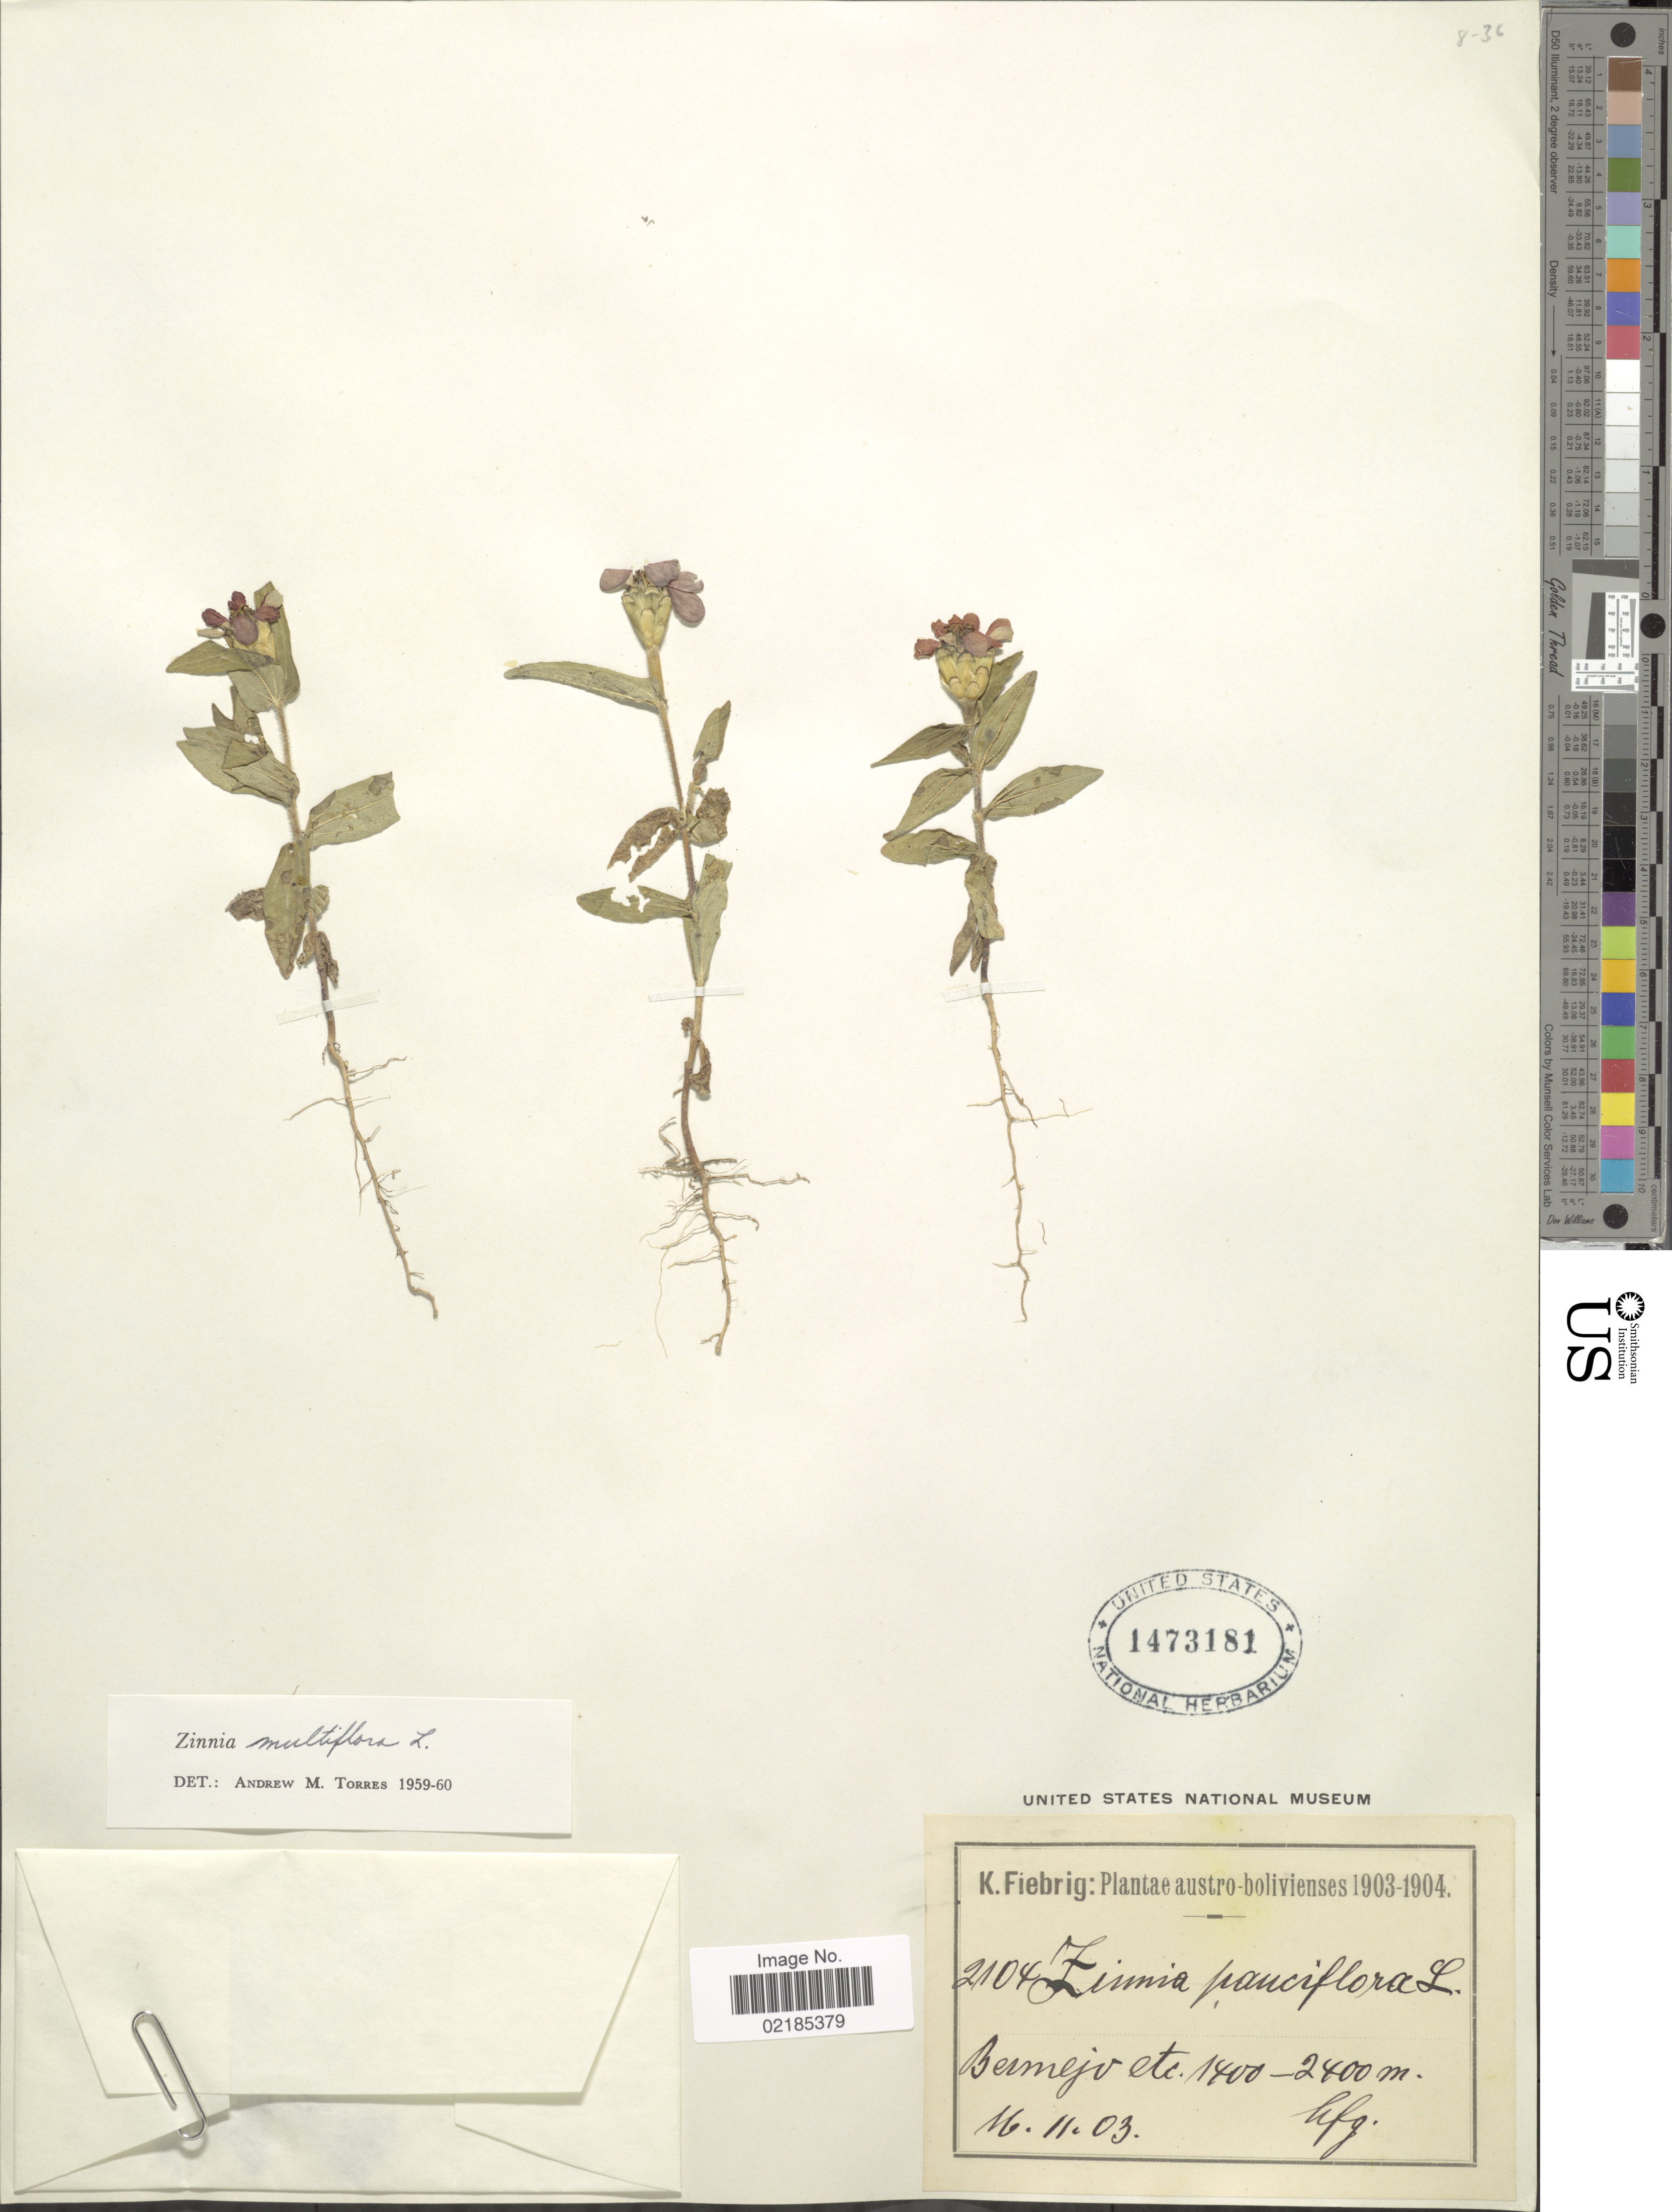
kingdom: Plantae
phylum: Tracheophyta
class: Magnoliopsida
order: Asterales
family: Asteraceae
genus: Zinnia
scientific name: Zinnia multiflora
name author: L.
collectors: K. Fiebrig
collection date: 1903-02-16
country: Bolivia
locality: Austro-Bolivienses. Bemejo etc.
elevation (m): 1400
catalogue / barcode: US 1473181